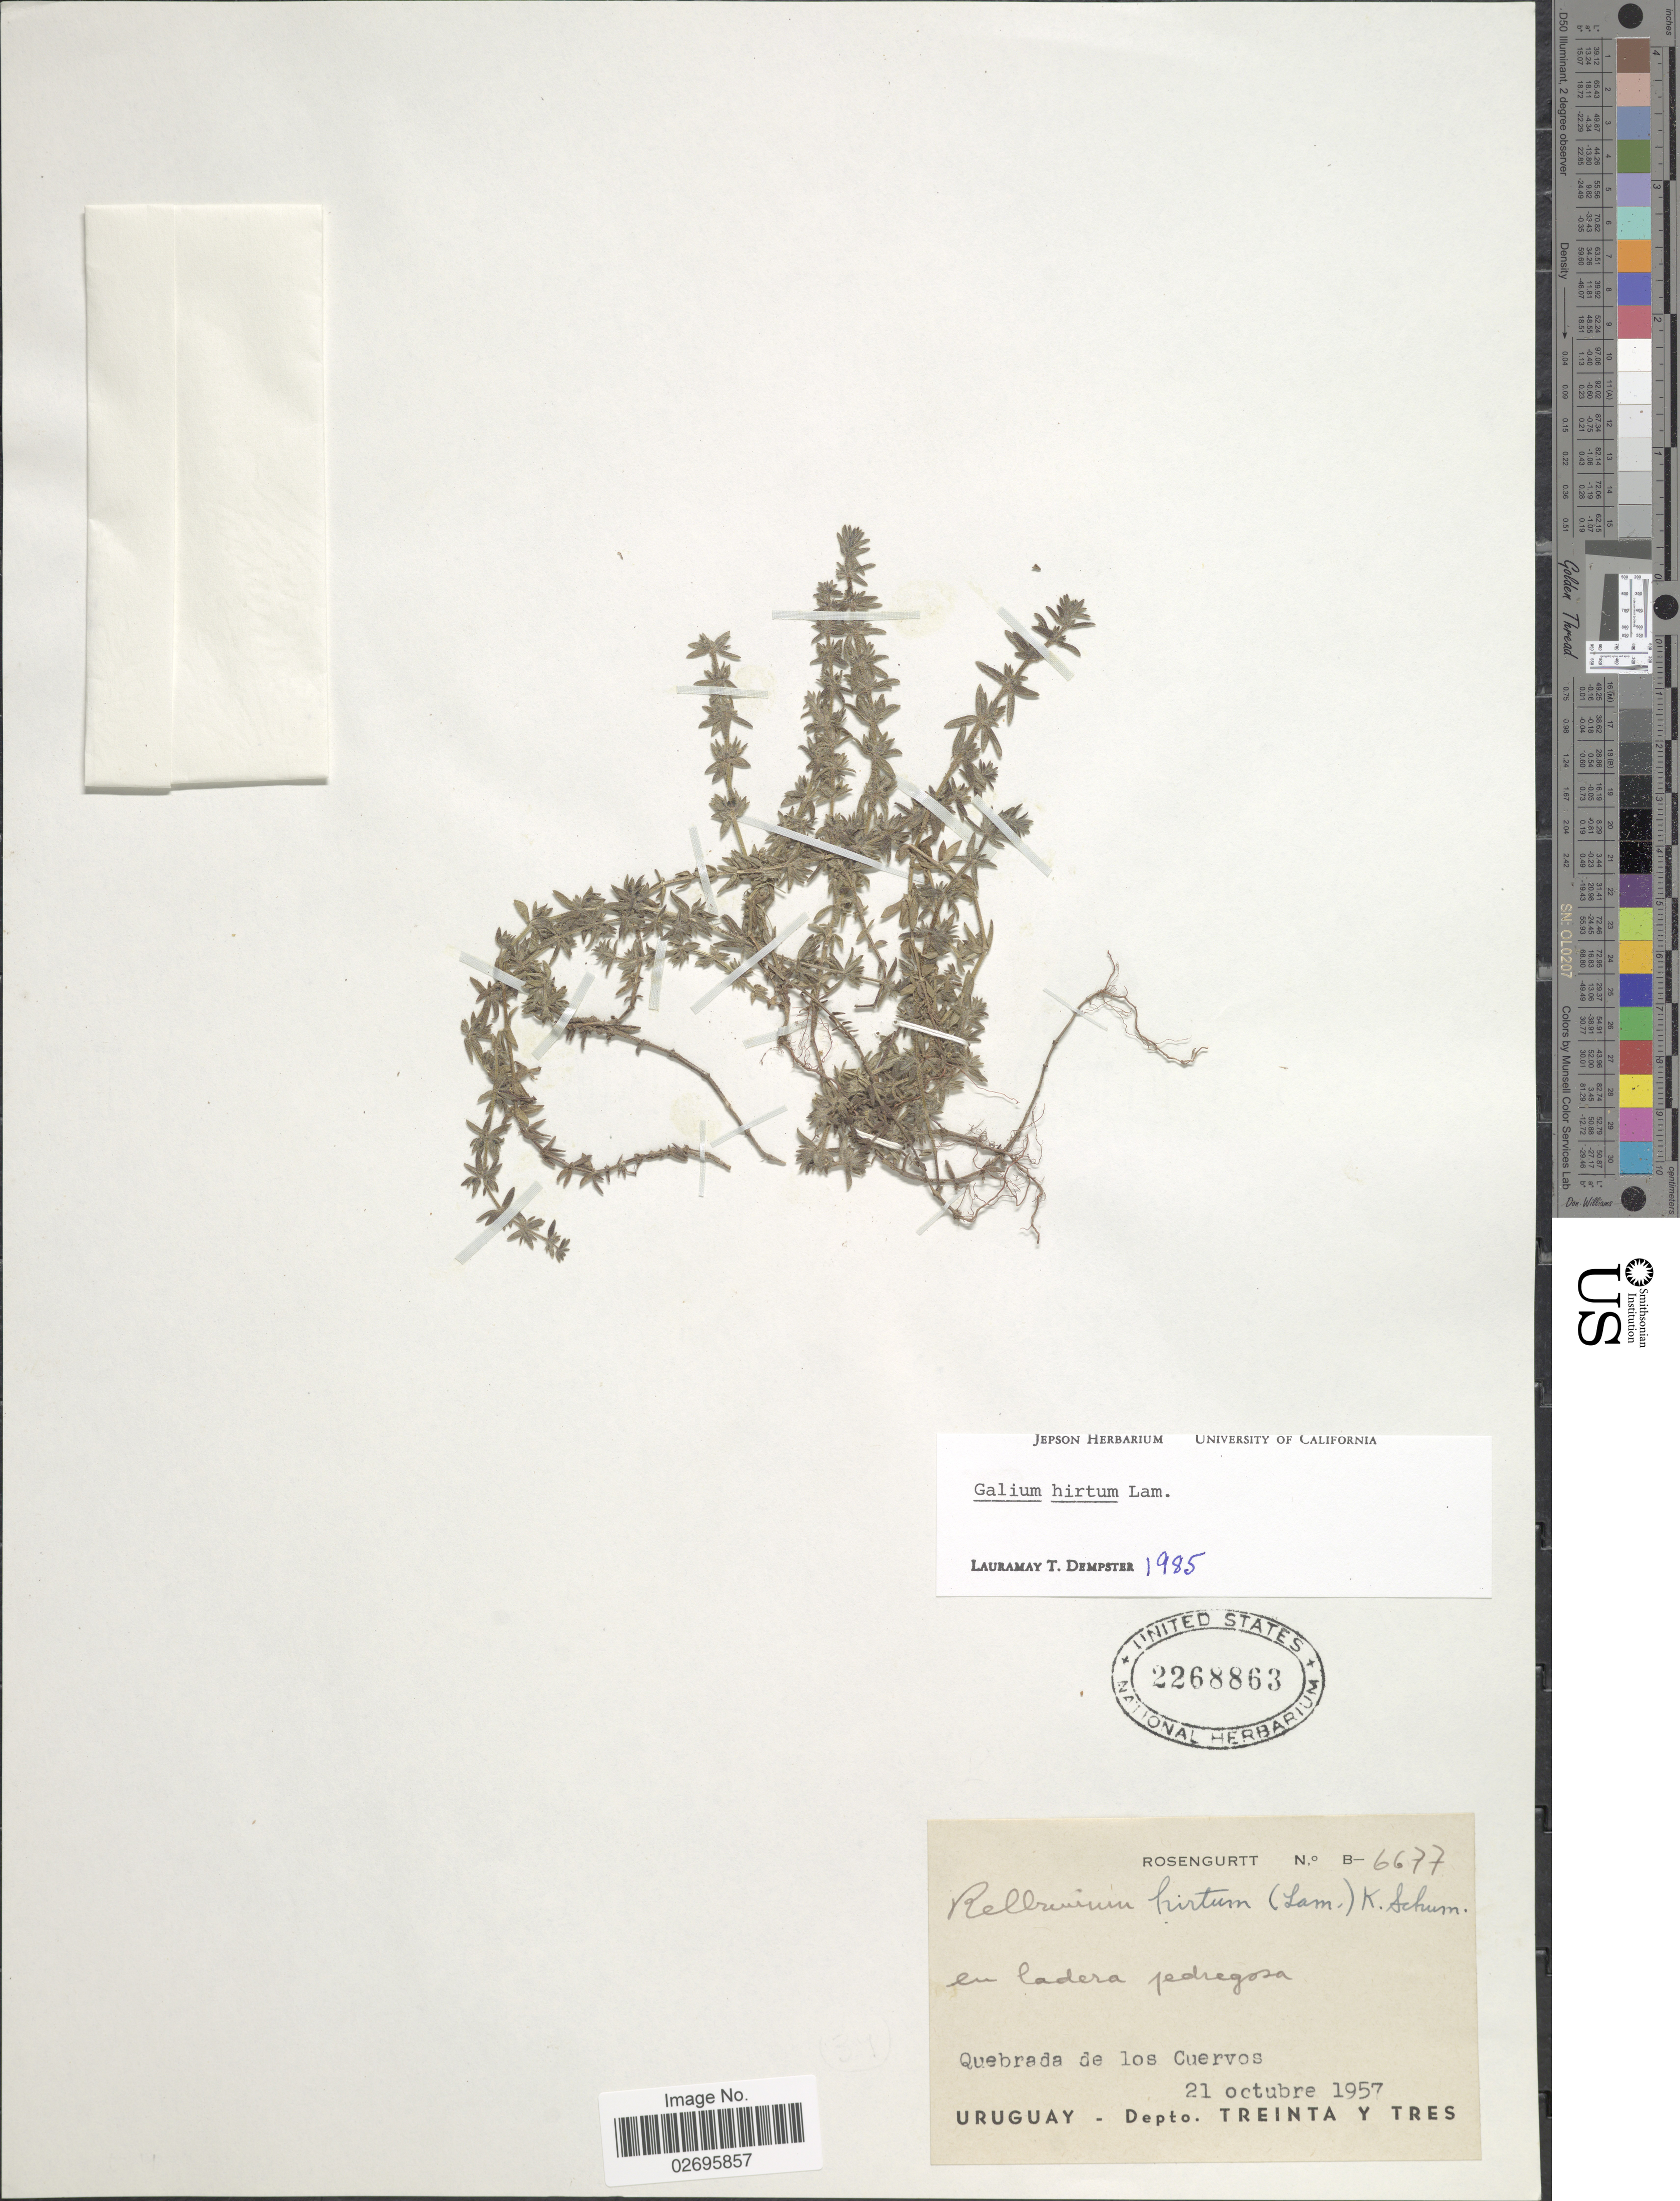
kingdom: Plantae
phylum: Tracheophyta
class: Magnoliopsida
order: Gentianales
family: Rubiaceae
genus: Galium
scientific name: Galium hirtum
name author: Lam.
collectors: Rosengurtt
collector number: B-6677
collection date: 1957-10-21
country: Uruguay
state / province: Treinta y Tres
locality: Quebrada de los Cuervos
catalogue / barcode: US 2268863